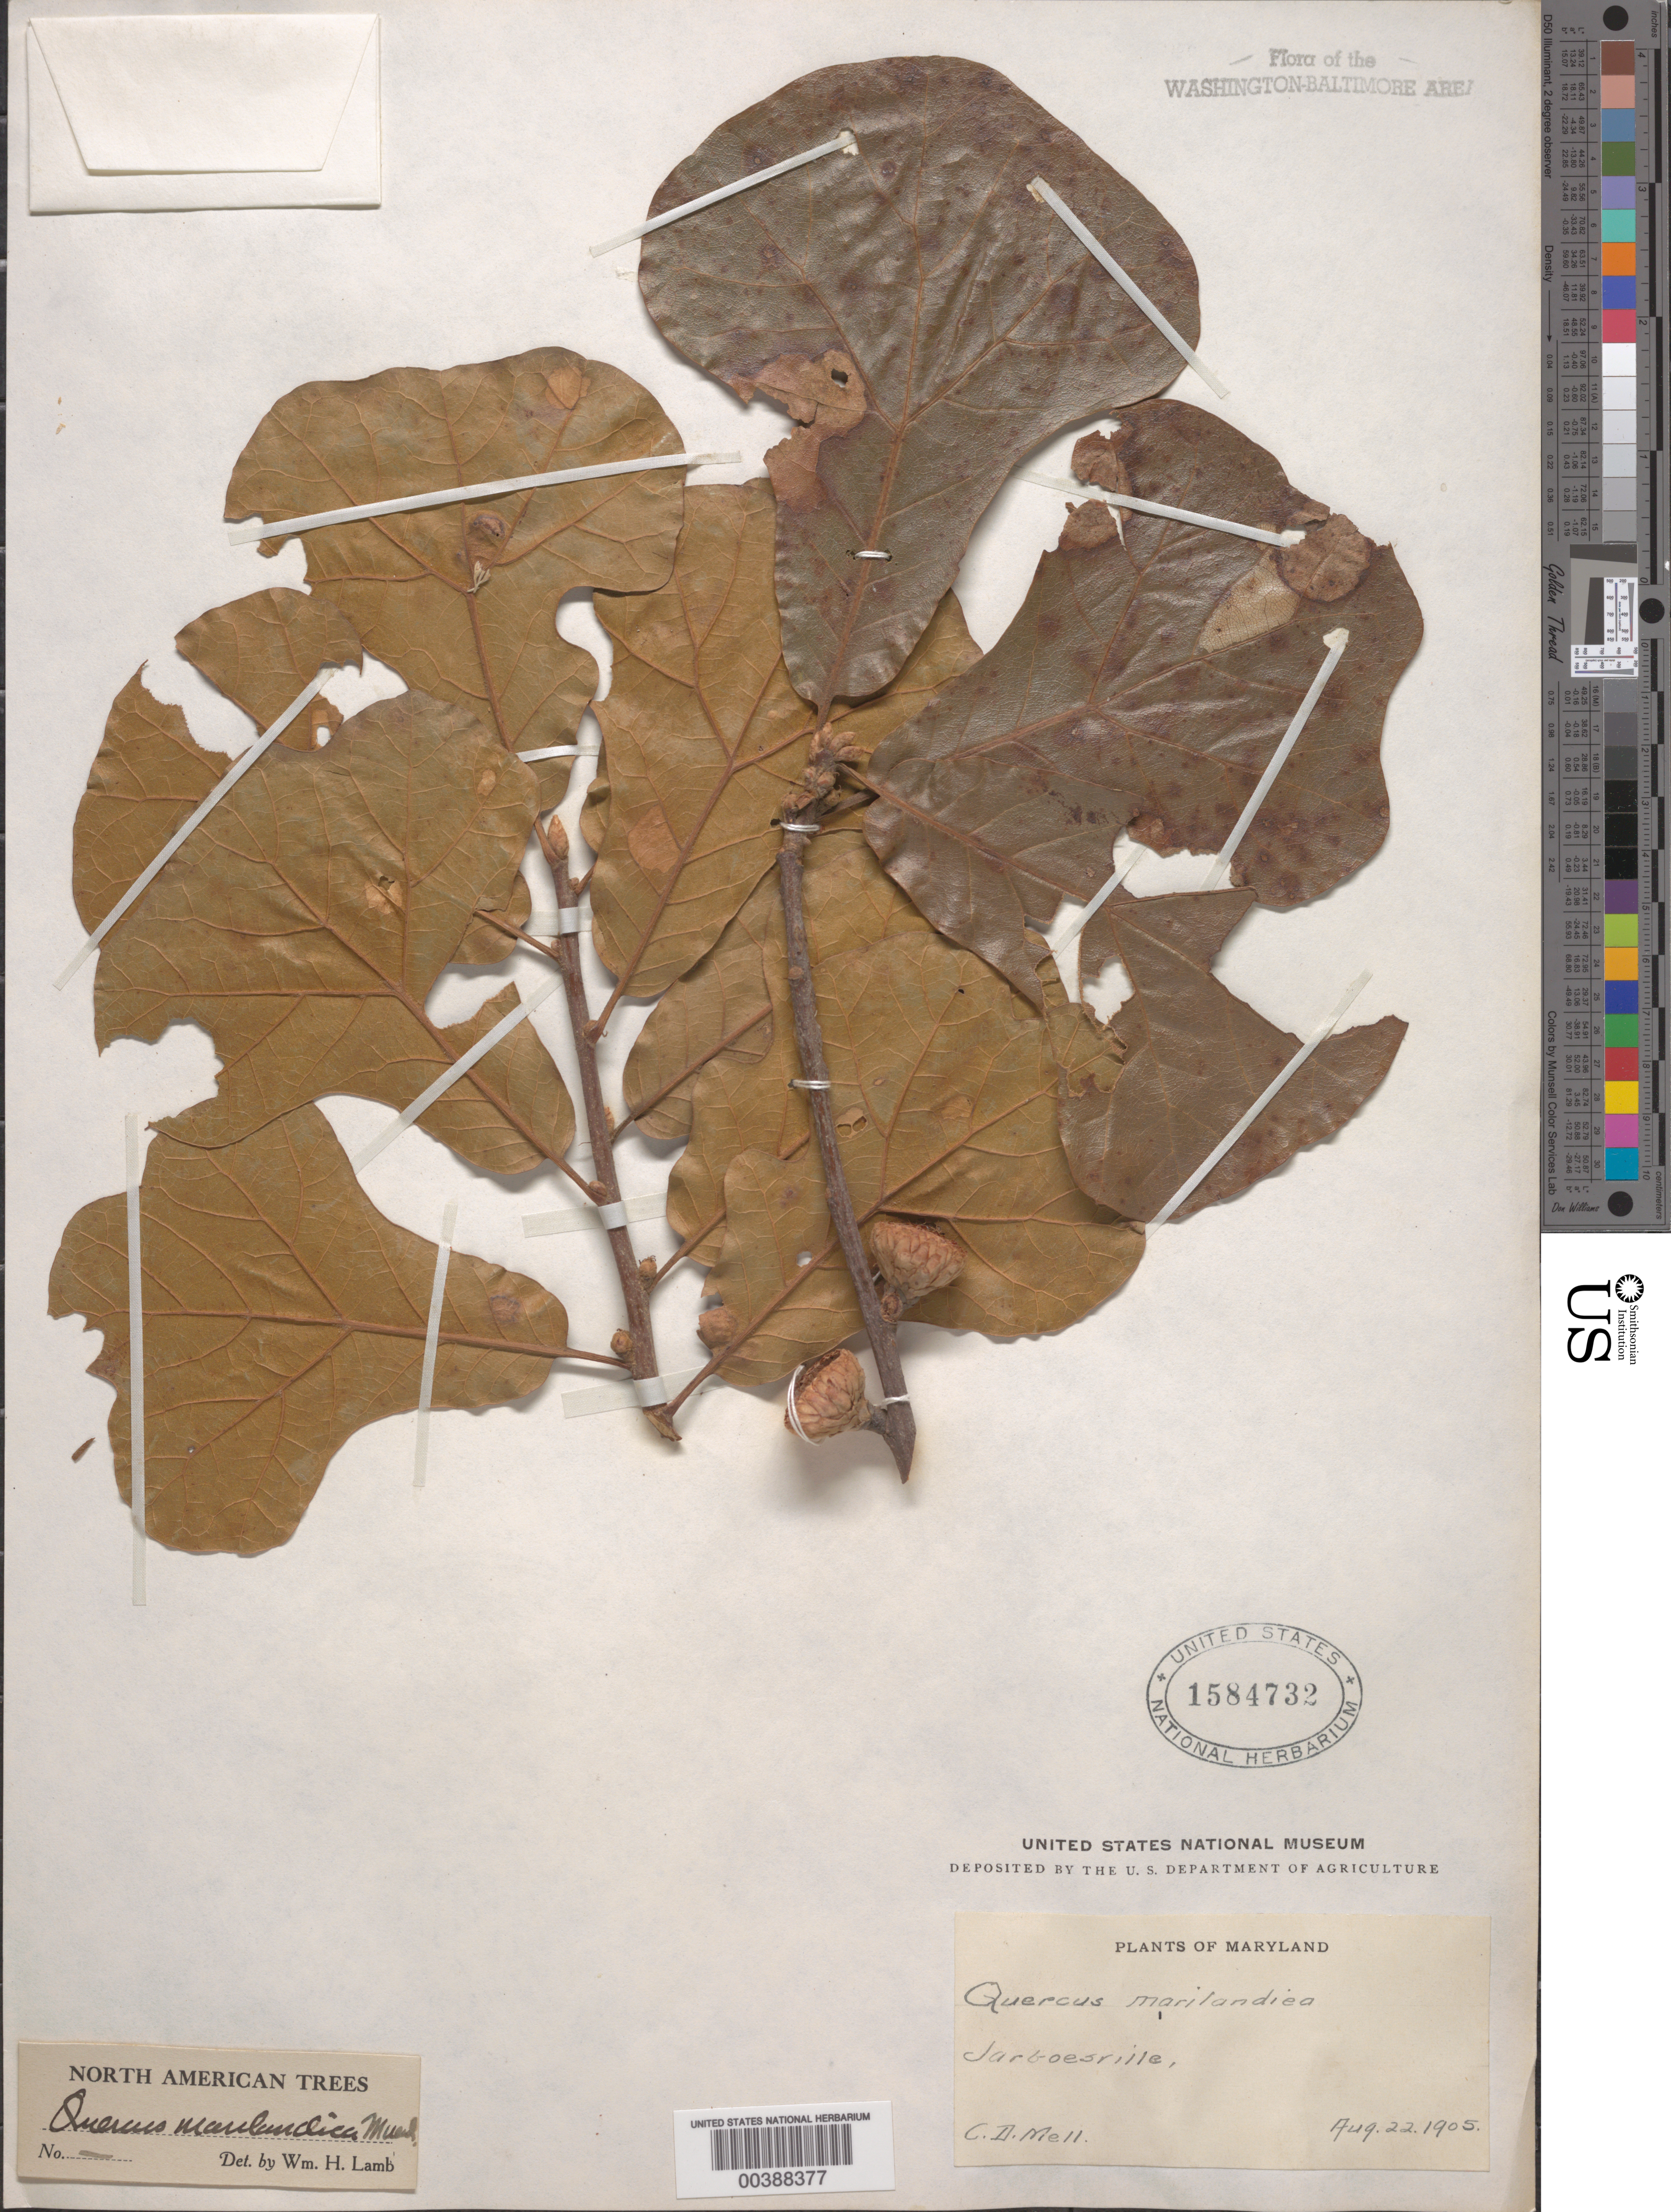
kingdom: Plantae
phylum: Tracheophyta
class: Magnoliopsida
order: Fagales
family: Fagaceae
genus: Quercus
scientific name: Quercus marilandica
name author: (L.) Münchh.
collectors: C. D. Mell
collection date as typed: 22 Aug 1905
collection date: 1905-08-22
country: United States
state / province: Maryland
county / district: St. Mary's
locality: Jarboesville (= Lexington Park)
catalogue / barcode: US 1584732